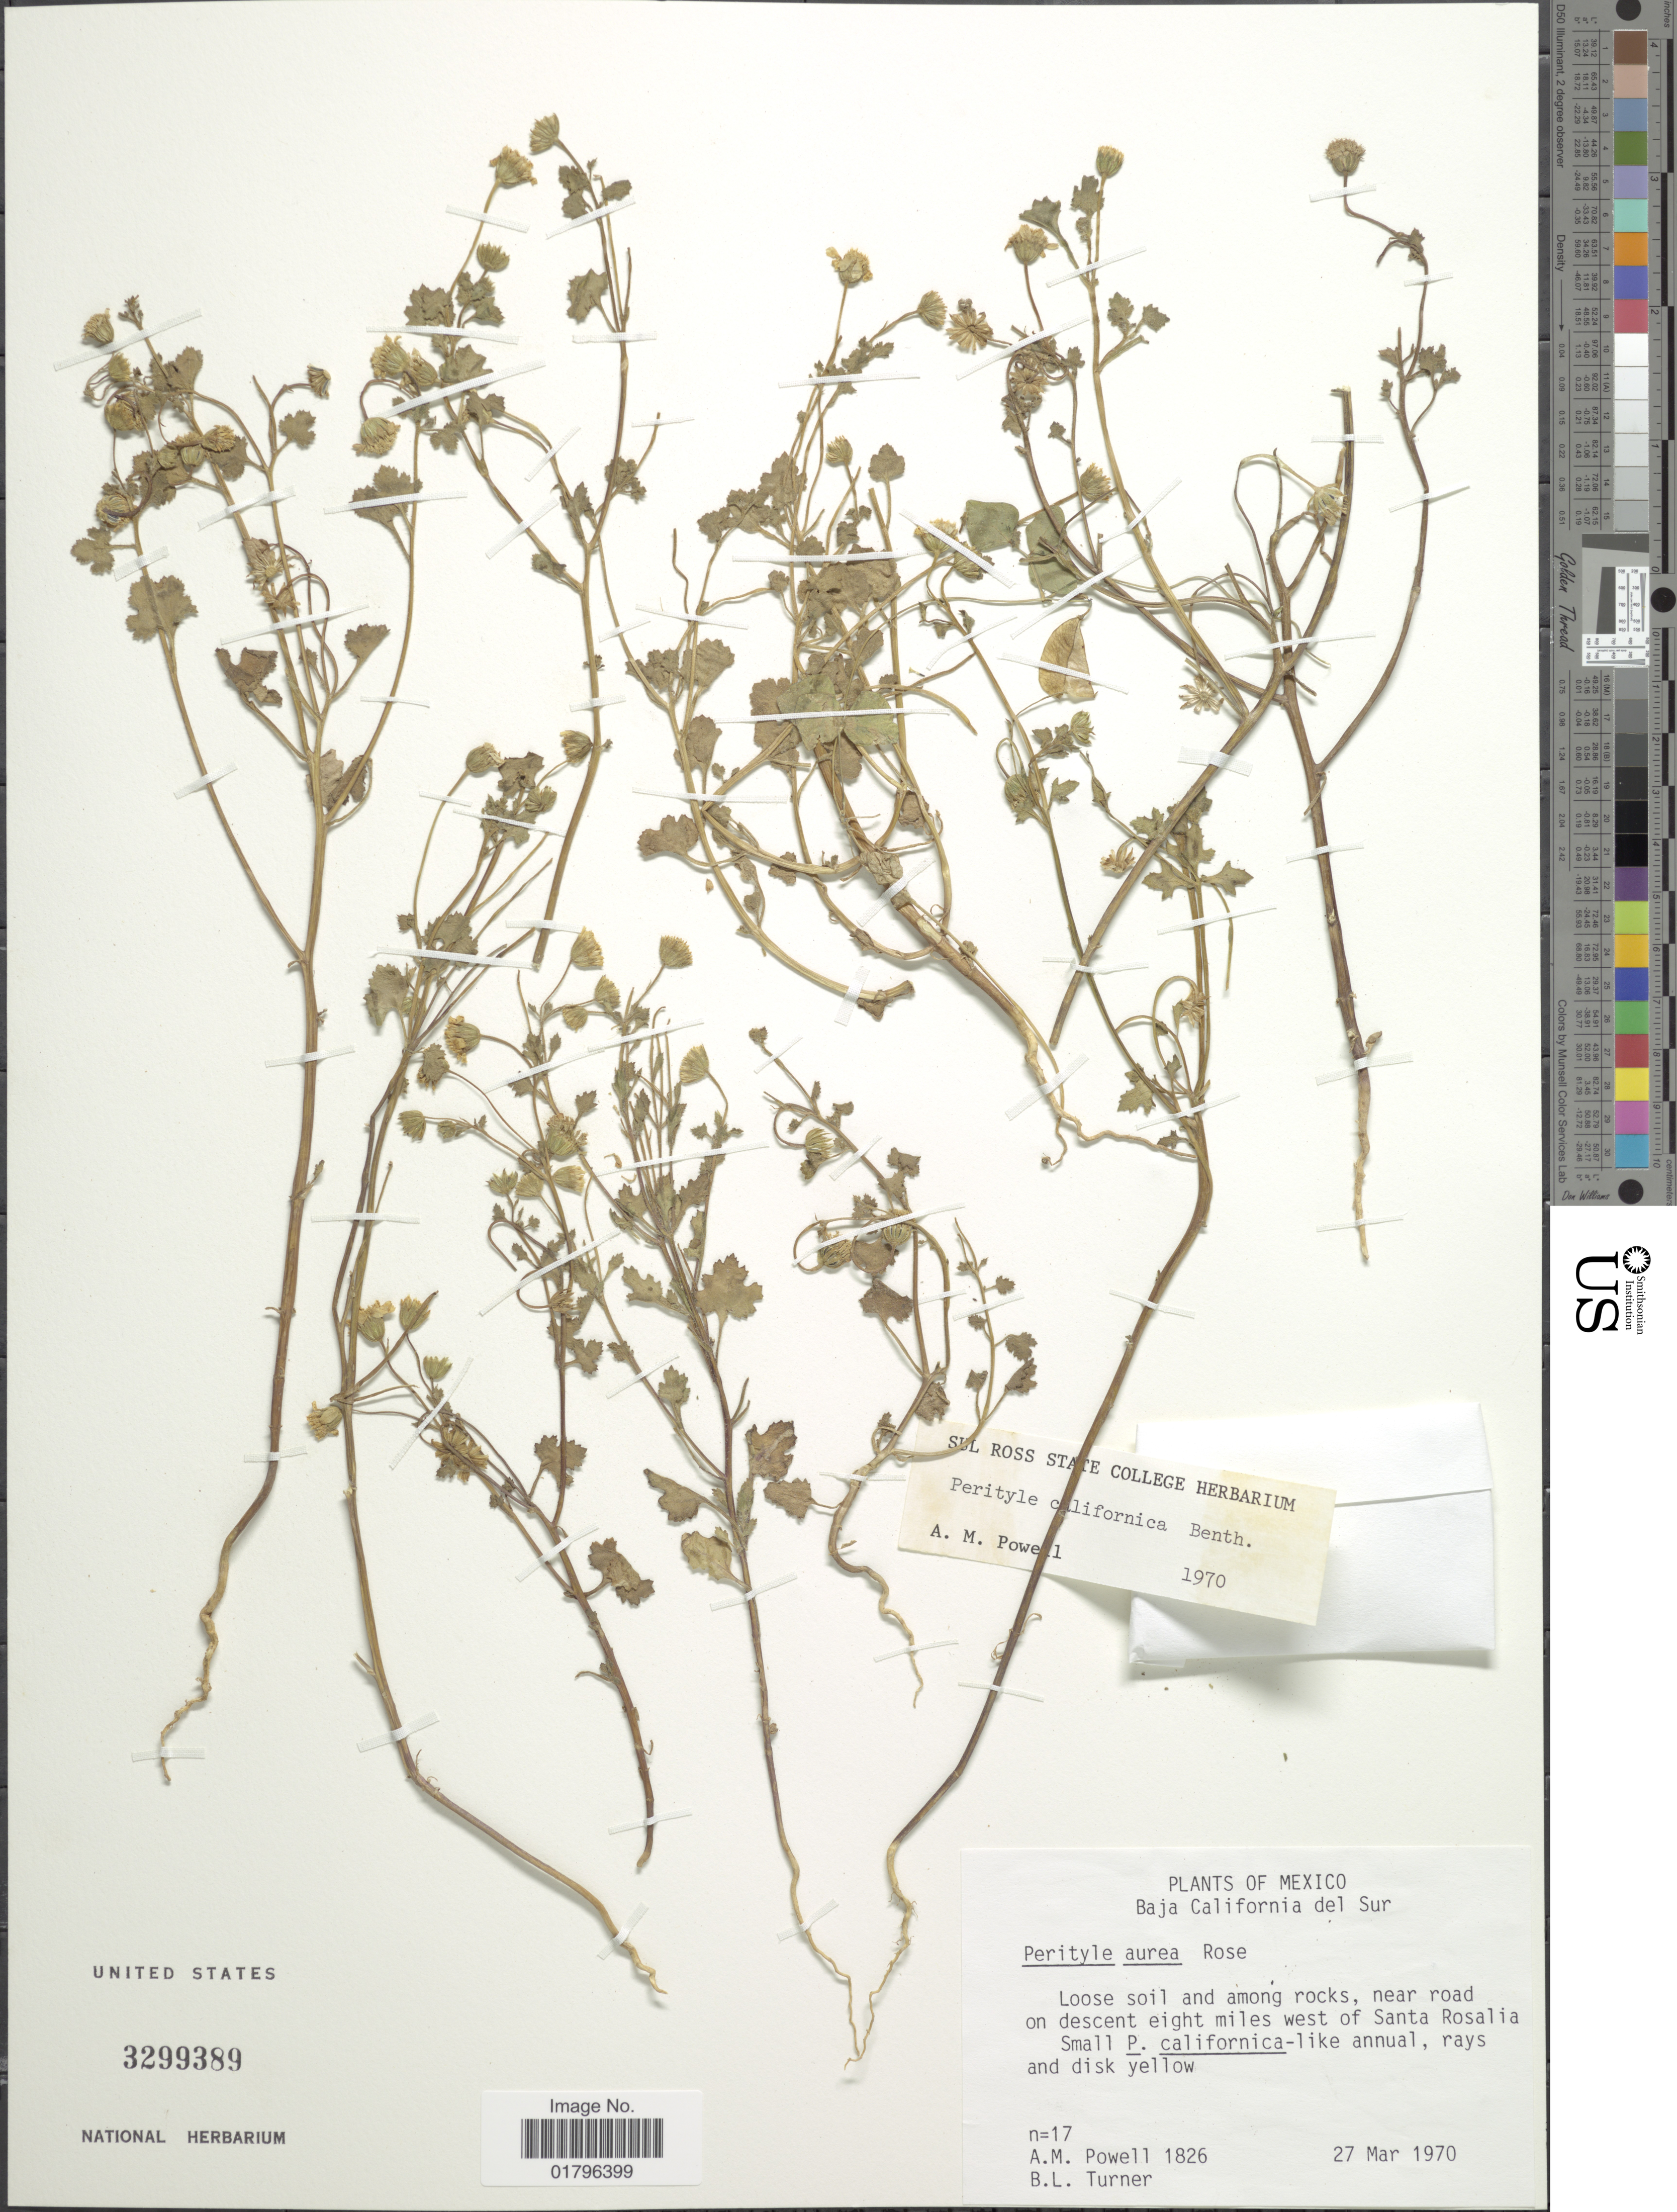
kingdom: Plantae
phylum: Tracheophyta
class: Magnoliopsida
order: Asterales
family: Asteraceae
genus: Perityle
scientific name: Perityle aurea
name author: Rose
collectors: A. M. Powell & B. L. Turner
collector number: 1826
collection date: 1970-03-27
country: Mexico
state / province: Baja California Sur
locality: Near road on descent eight miles west of Santa Rosalia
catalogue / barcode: US 3299389